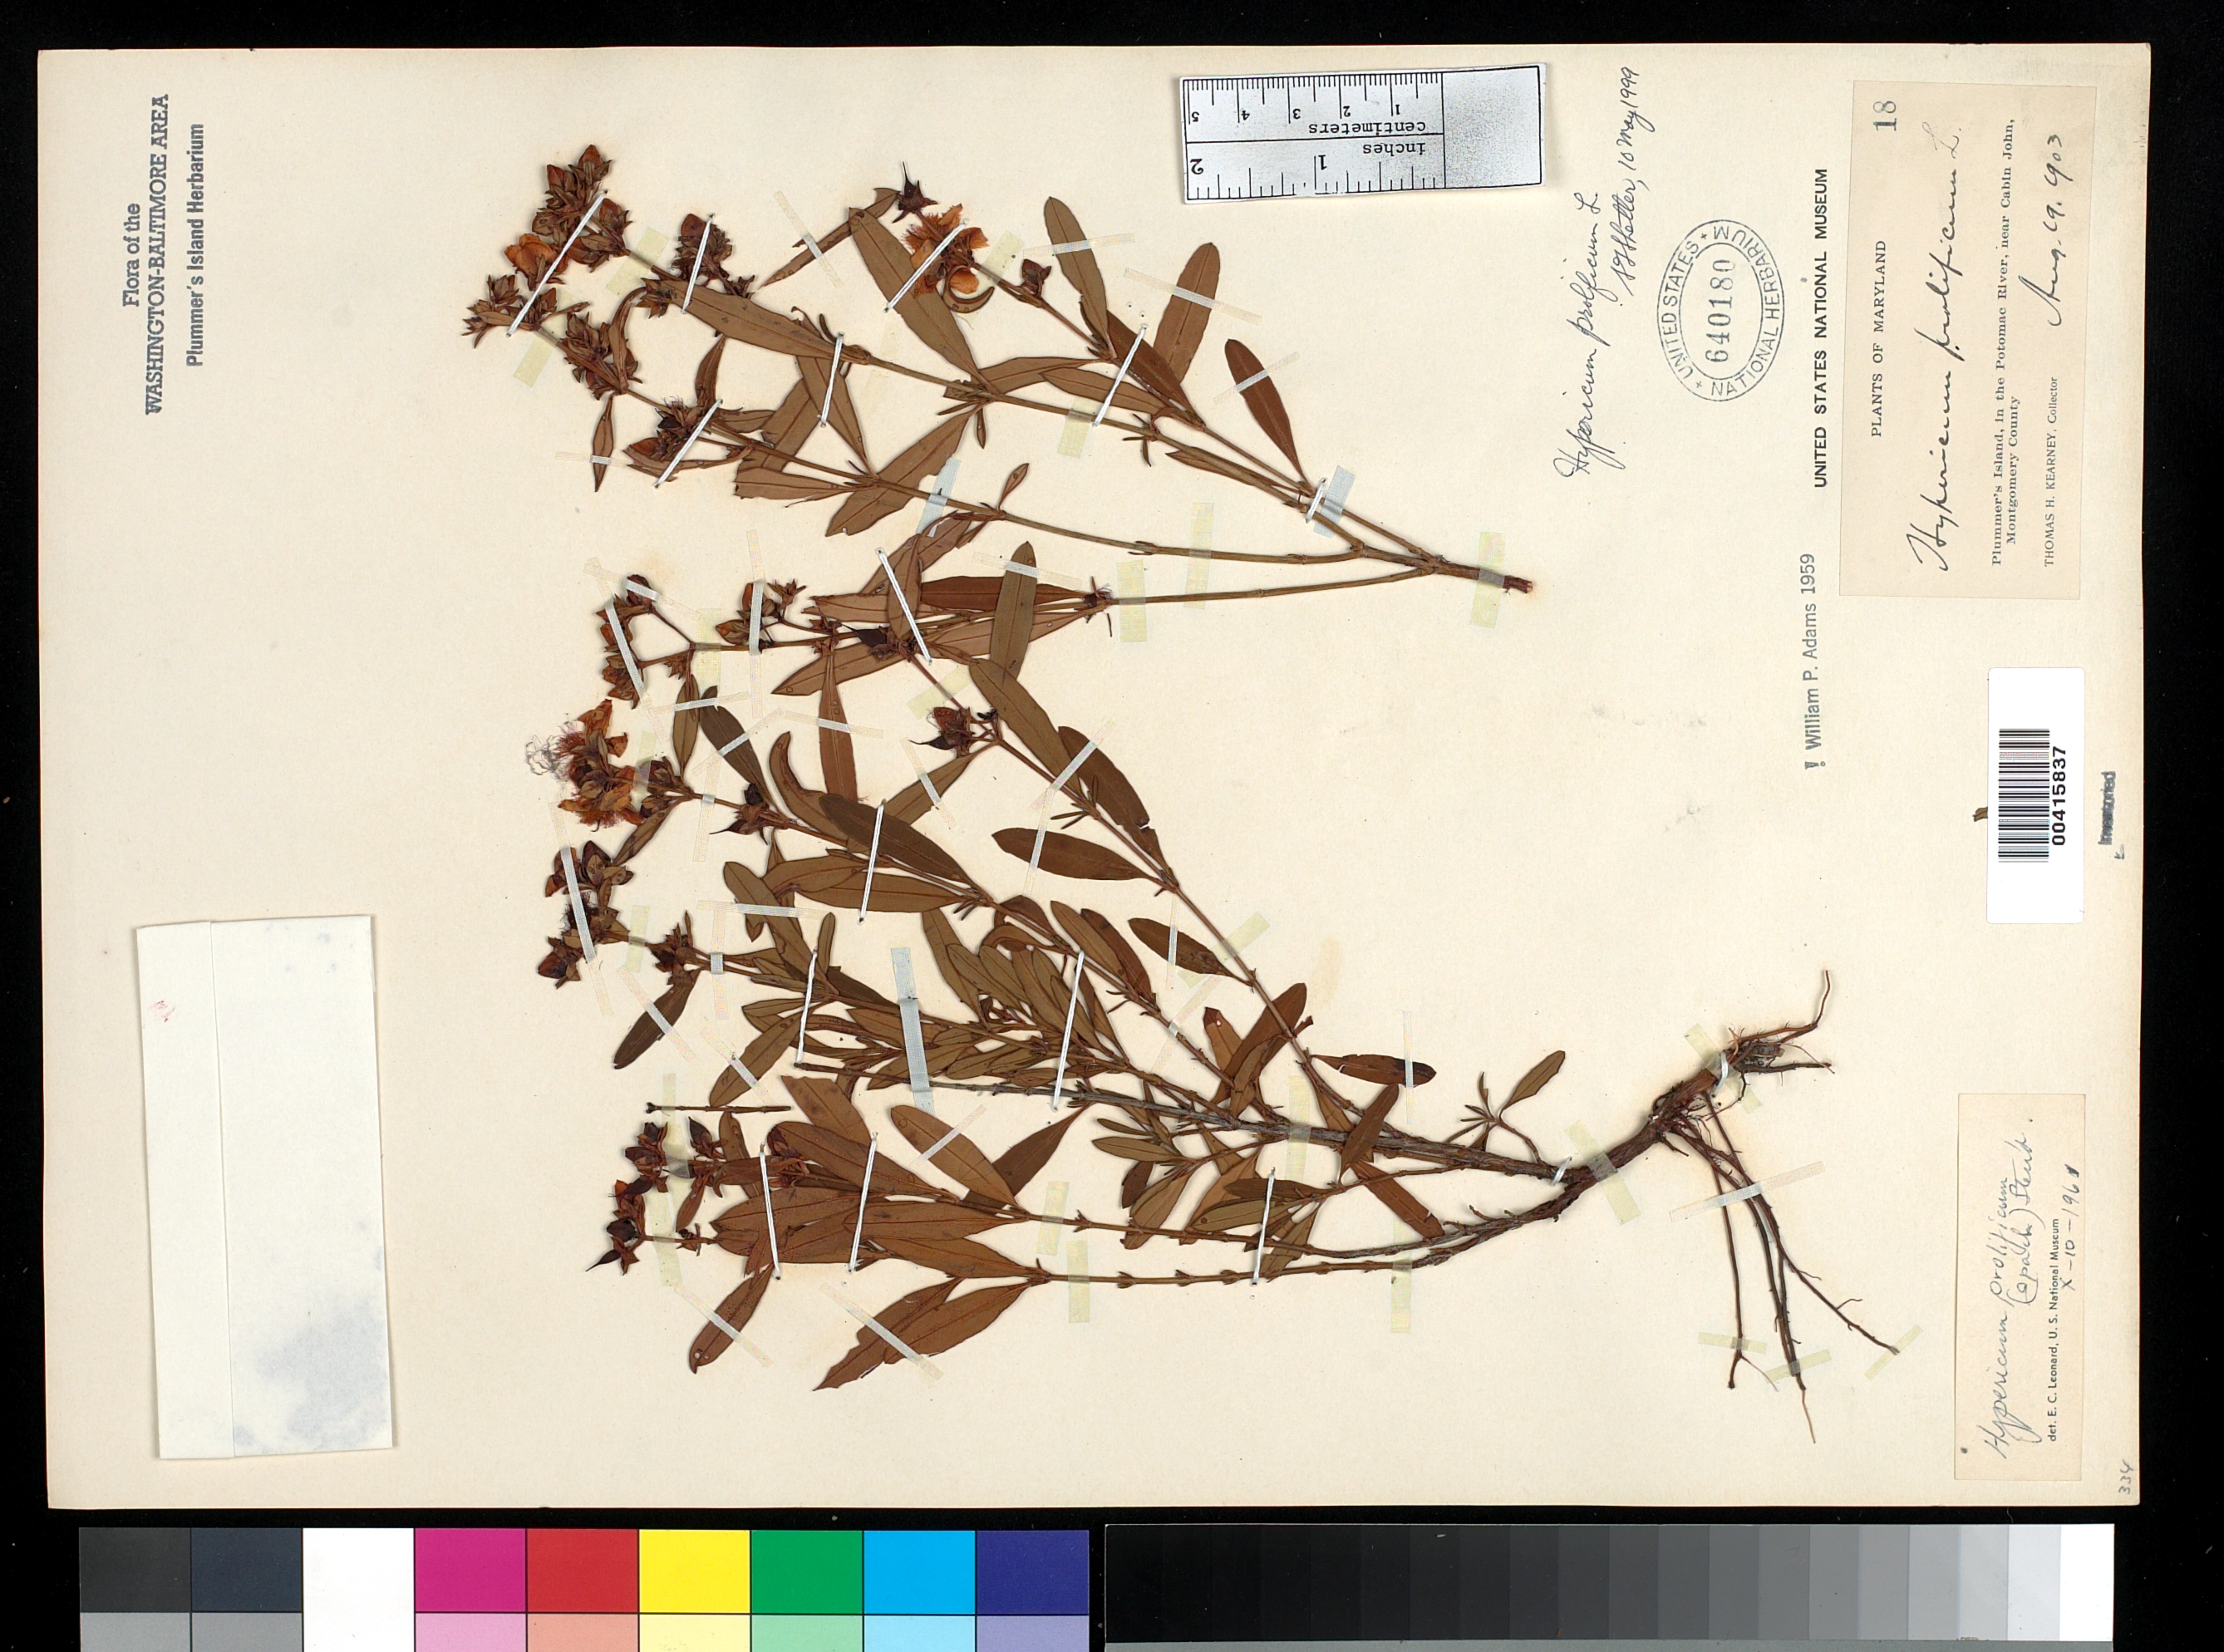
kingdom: Plantae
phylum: Tracheophyta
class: Magnoliopsida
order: Malpighiales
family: Hypericaceae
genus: Hypericum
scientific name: Hypericum prolificum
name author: L.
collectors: T. H. Kearney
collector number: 18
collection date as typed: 19 Aug 1903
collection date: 1903-08-19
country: United States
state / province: Maryland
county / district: Montgomery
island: Plummers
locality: Plummer's Island C. & O. Canal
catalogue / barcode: US 640180